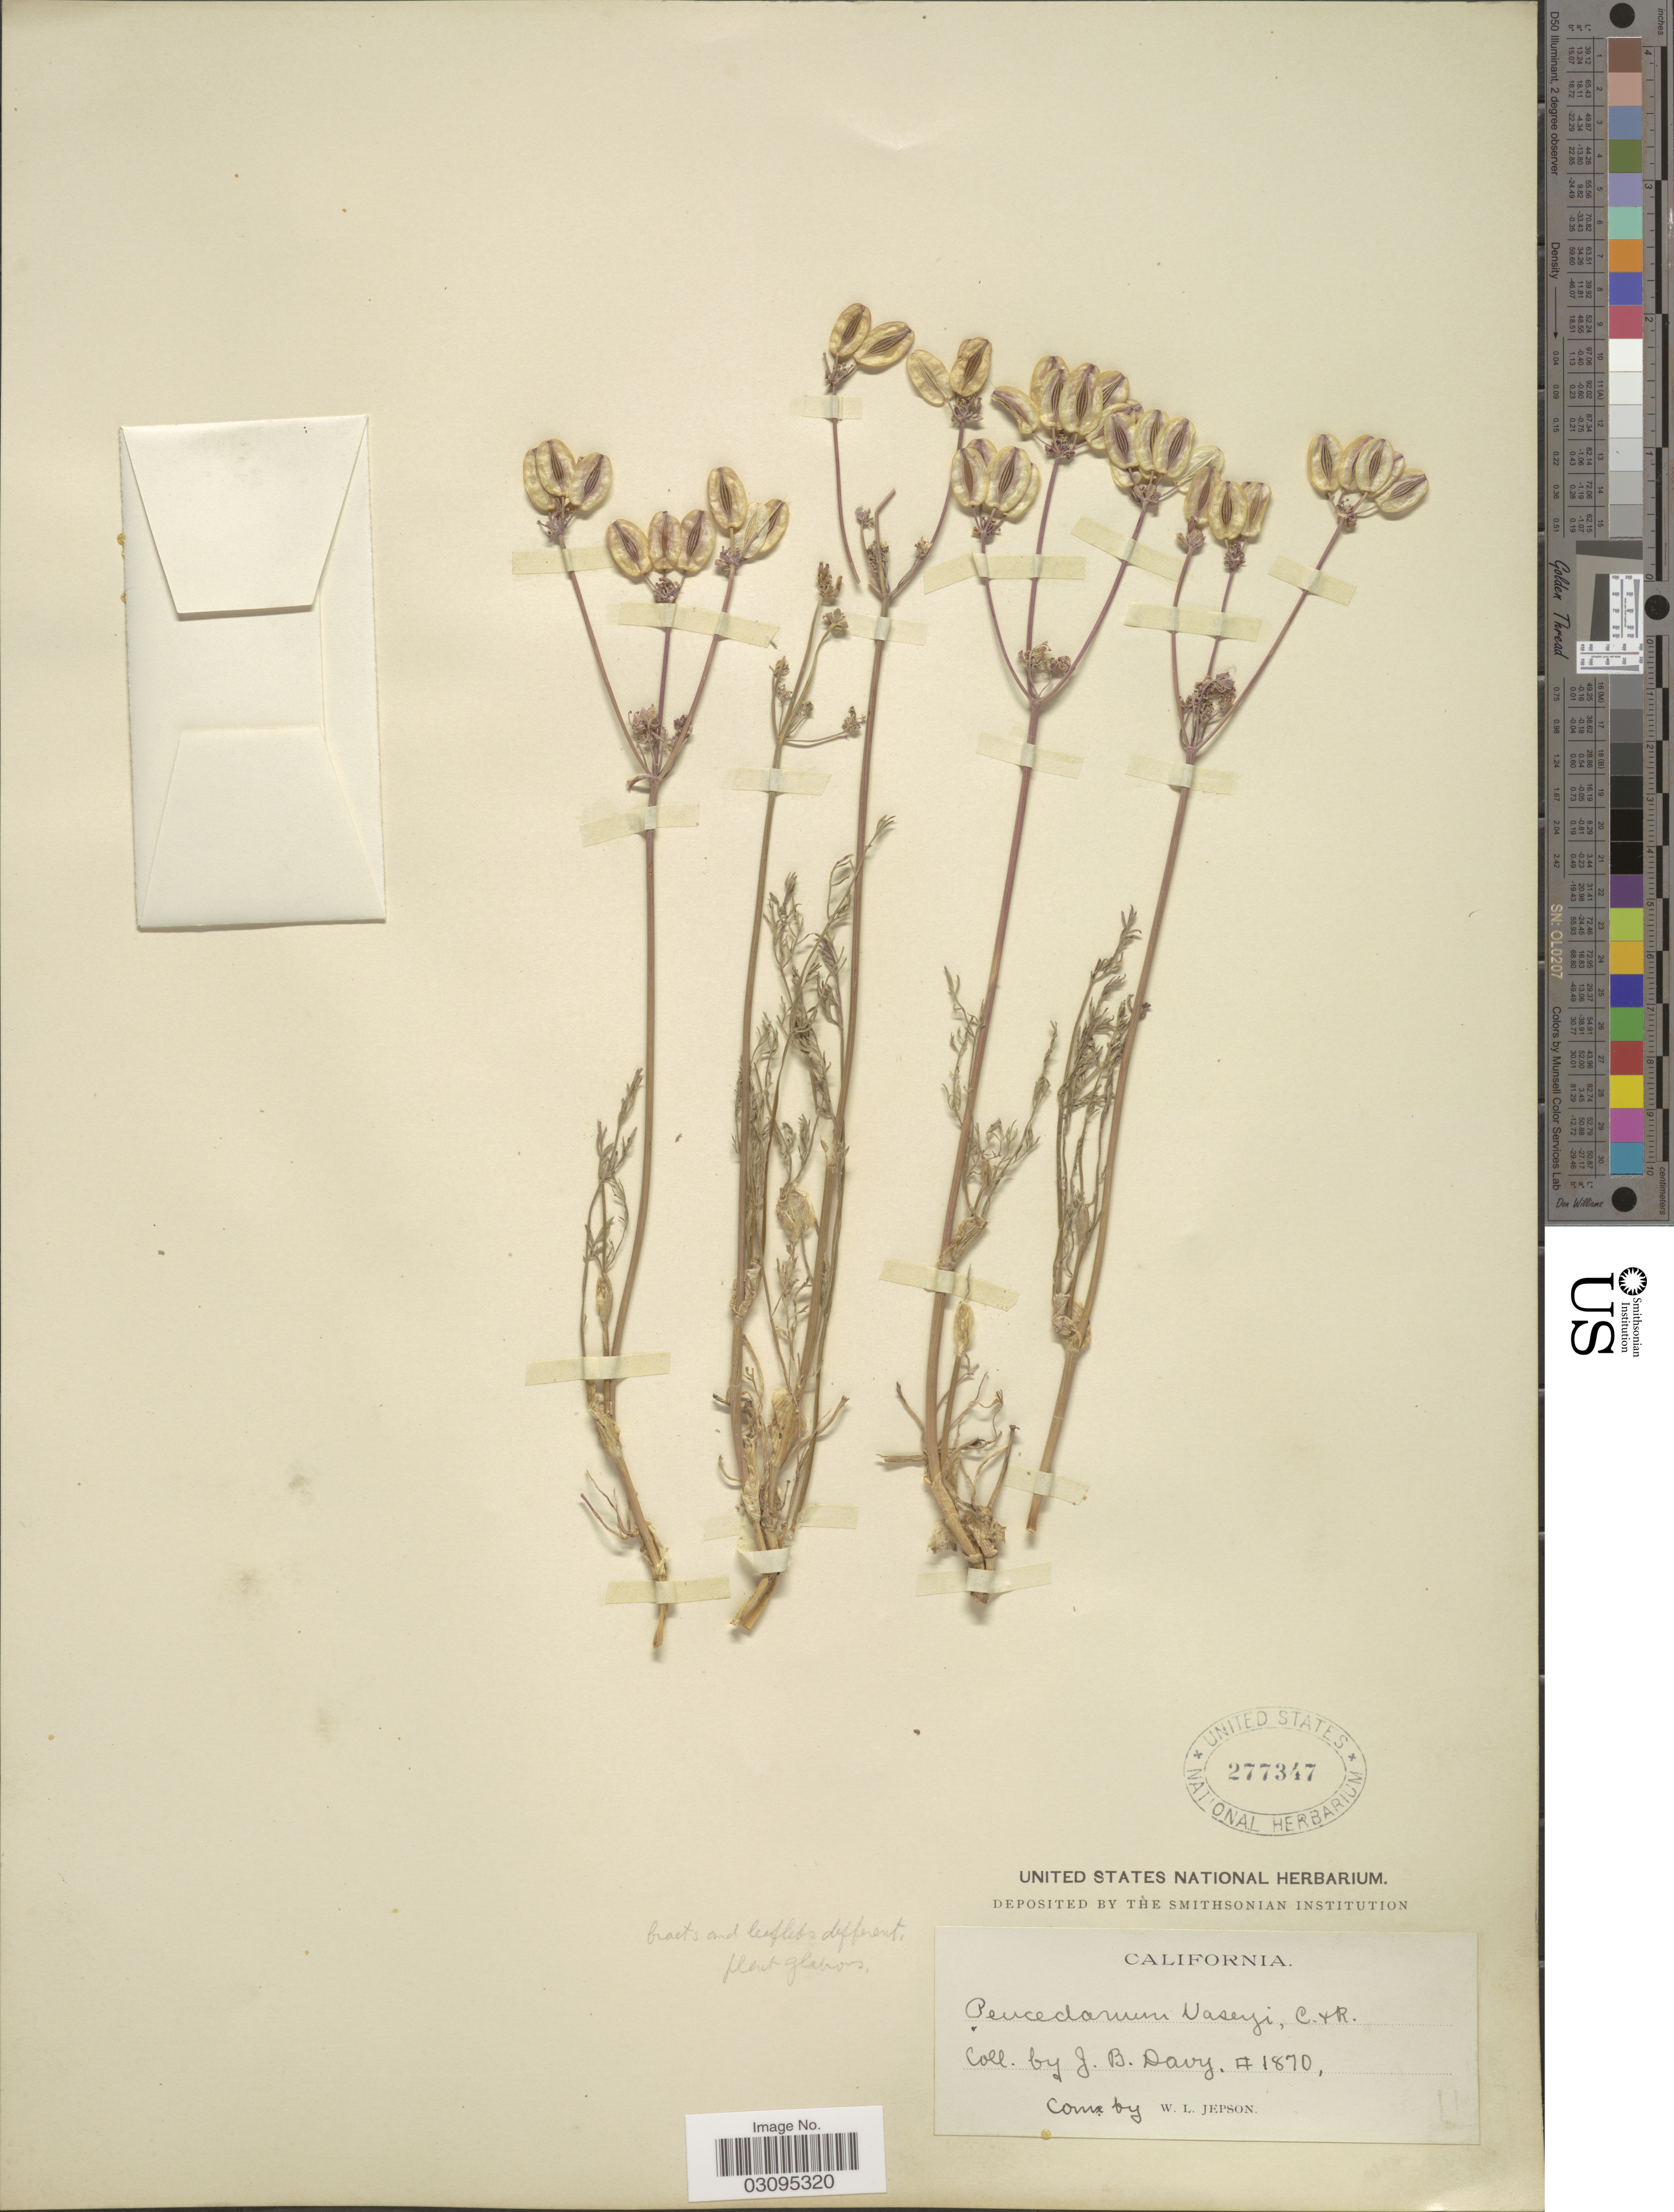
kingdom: Plantae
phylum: Tracheophyta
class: Magnoliopsida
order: Apiales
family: Apiaceae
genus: Lomatium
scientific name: Lomatium vaseyi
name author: (J.M. Coult. & Rose) J.M. Coult. & Rose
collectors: J. Burtt Davy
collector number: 1870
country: United States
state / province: California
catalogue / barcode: US 277347